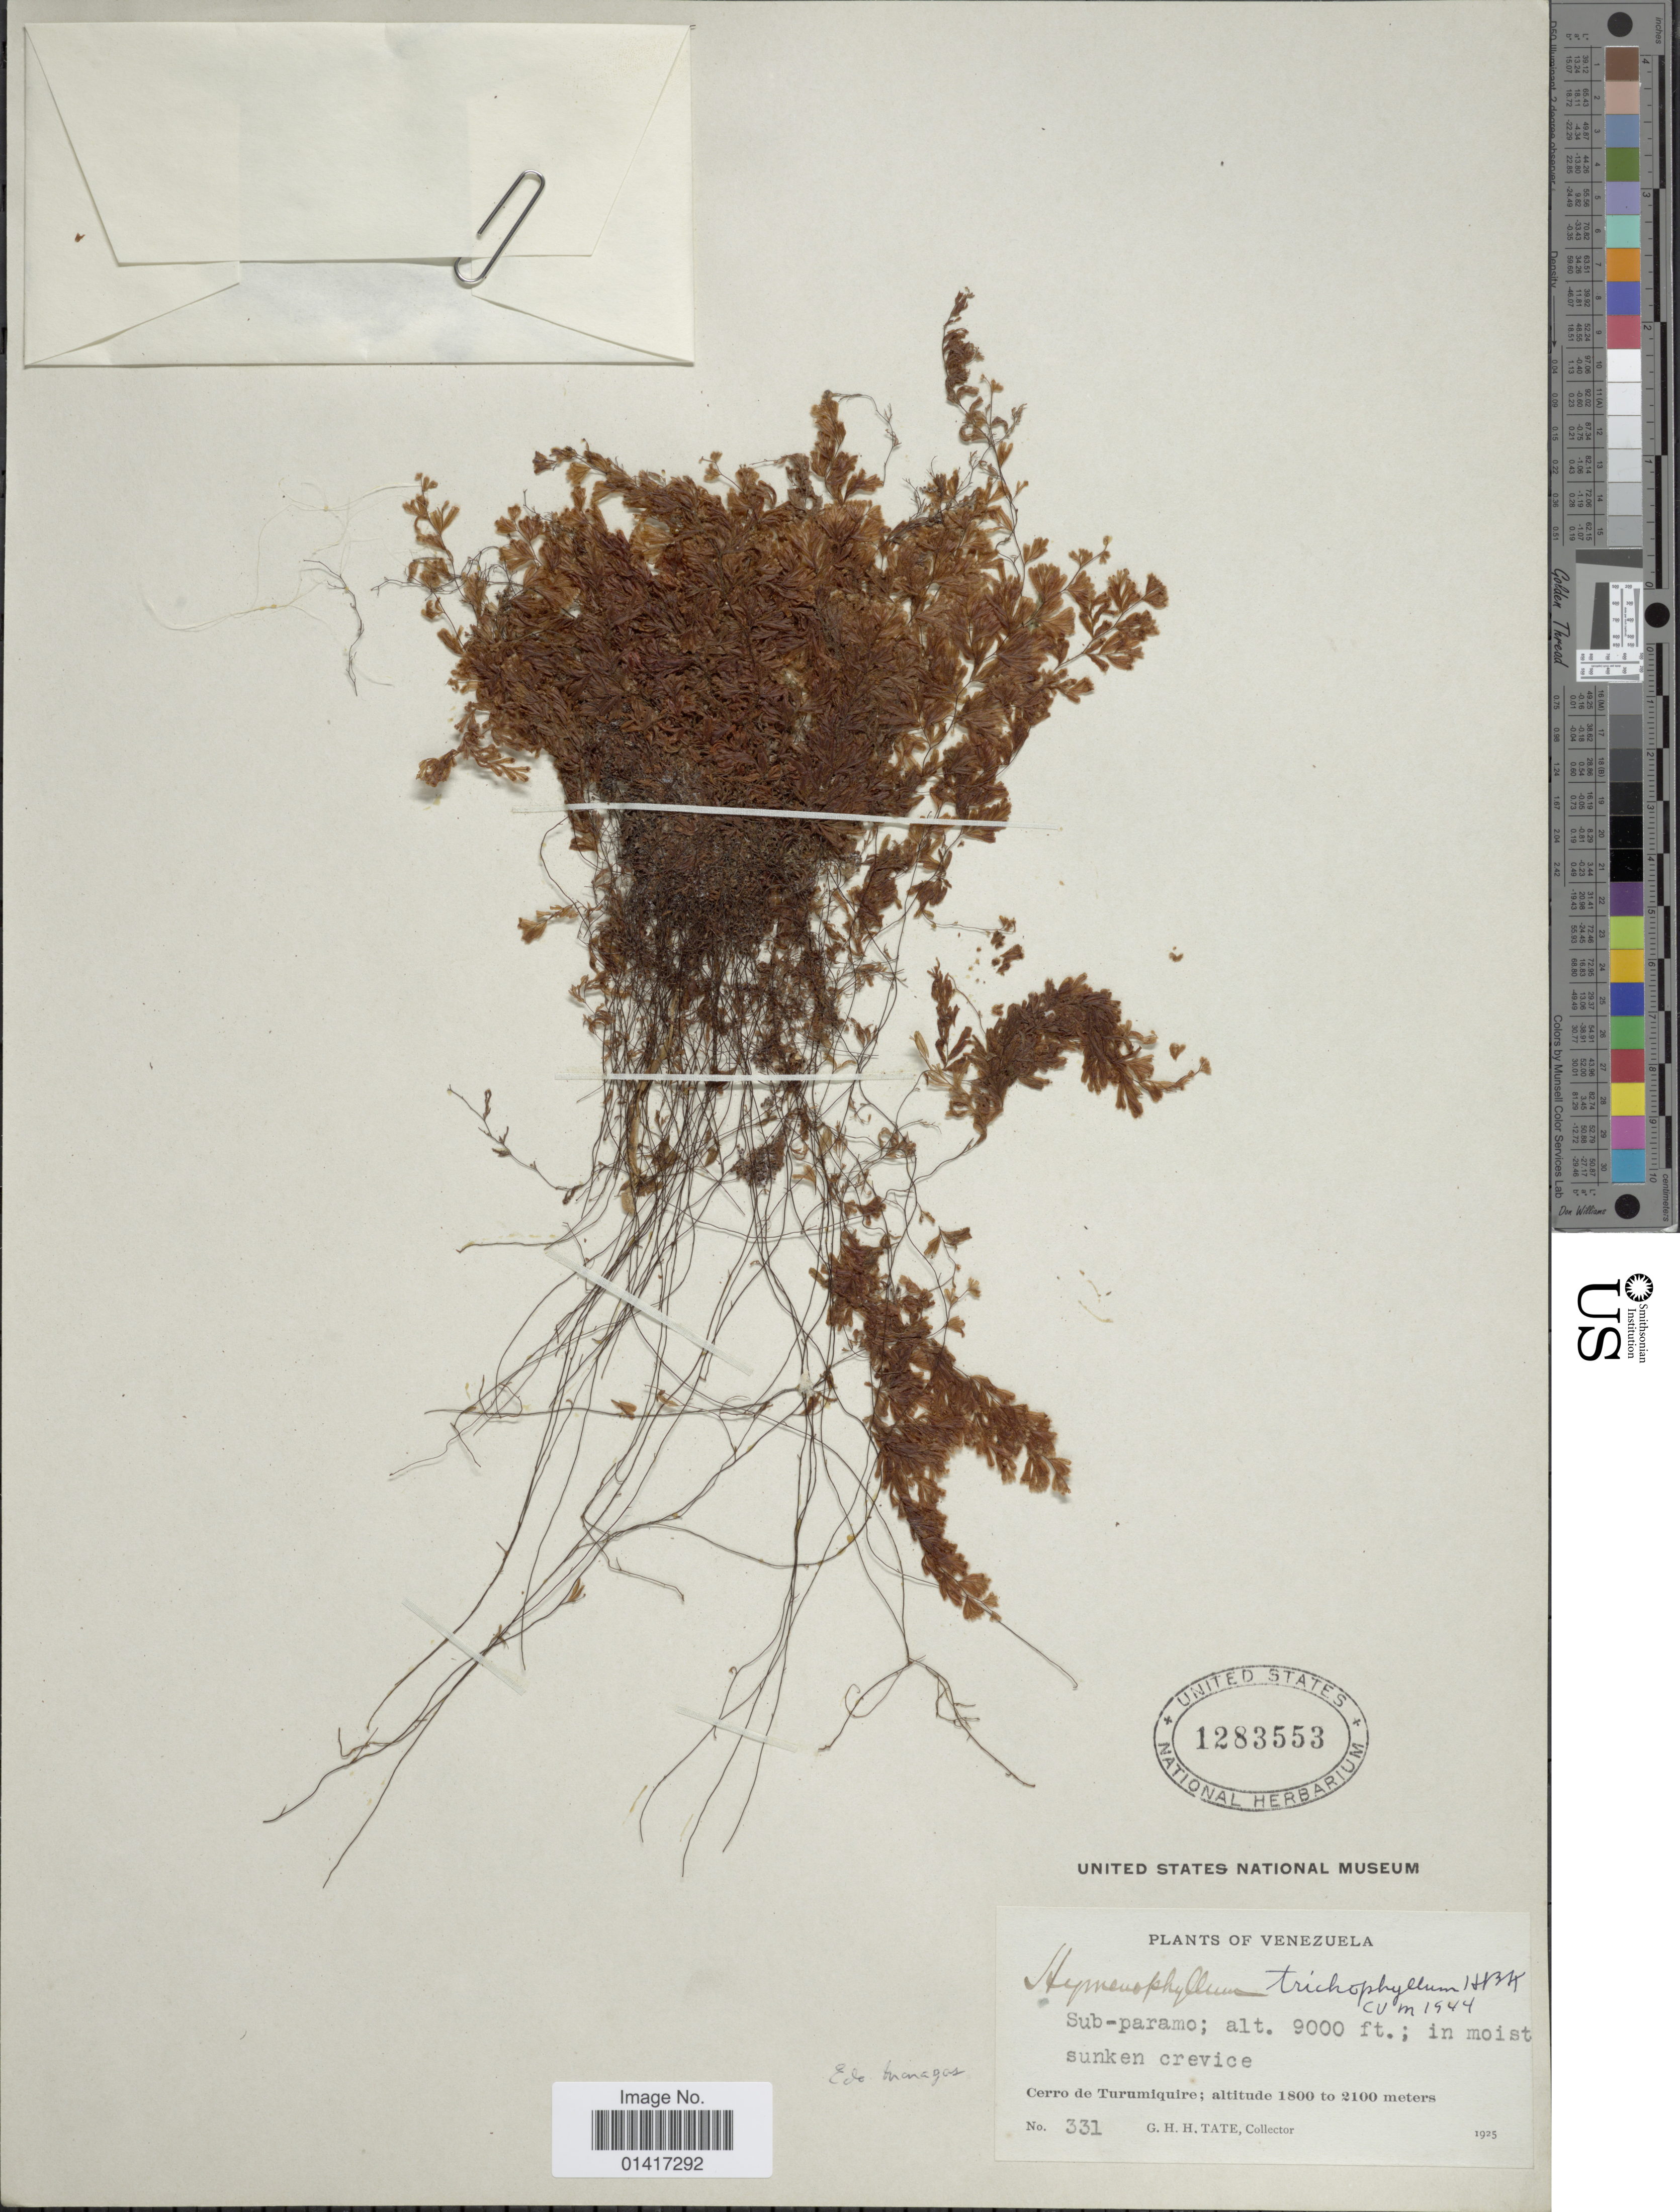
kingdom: Plantae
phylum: Tracheophyta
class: Polypodiopsida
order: Hymenophyllales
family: Hymenophyllaceae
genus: Hymenophyllum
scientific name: Hymenophyllum trichophyllum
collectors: G. Tate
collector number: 331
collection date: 1925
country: Venezuela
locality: Cerro de Turumiquire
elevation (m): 1800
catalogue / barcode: US 1283553